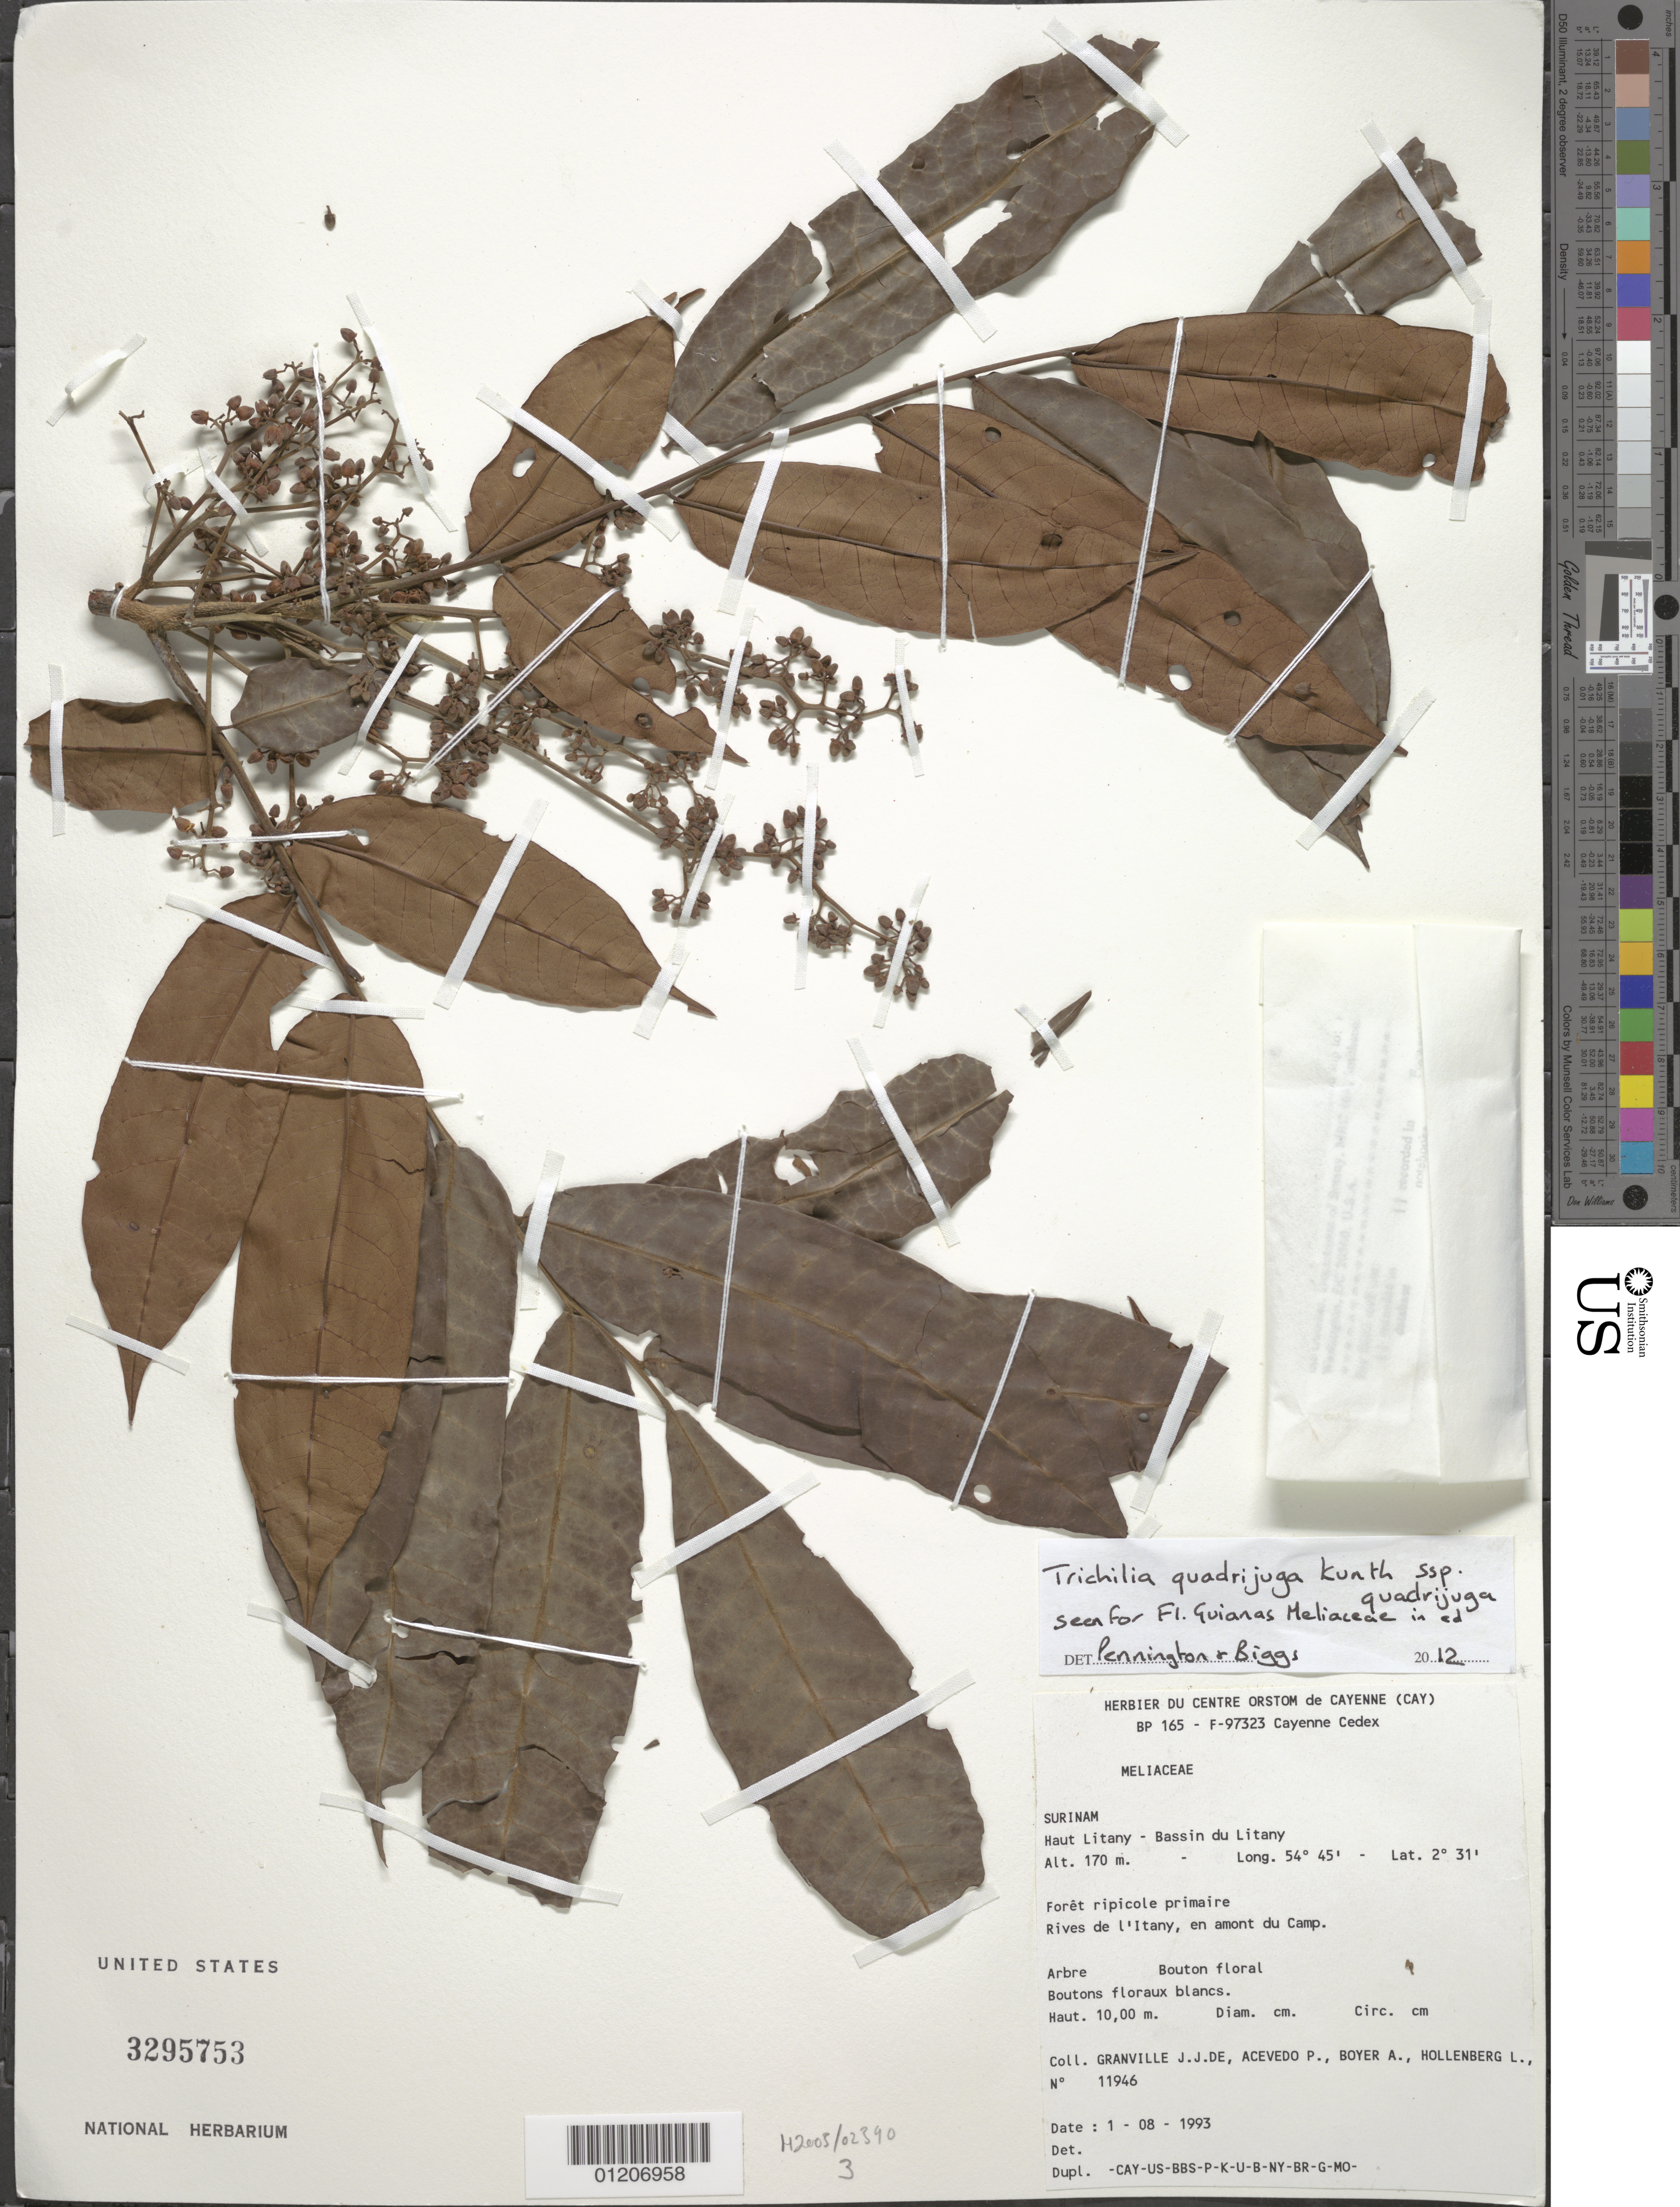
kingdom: Plantae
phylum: Tracheophyta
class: Magnoliopsida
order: Sapindales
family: Meliaceae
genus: Trichilia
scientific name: Trichilia quadrijuga subsp. quadrijuga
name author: Kunth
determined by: Biggs, N.; Pennington, --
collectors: J.-J. de Granville, P. Acevedo-Rodr., A. Boyer & L. Hollenberg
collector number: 11946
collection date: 1993-08-01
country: Suriname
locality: Haut Litany - Bassin du Litany. Rives de l'Itany, en amont du Camp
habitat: Foret ripicole pirmaire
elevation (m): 170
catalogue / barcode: US 3295753